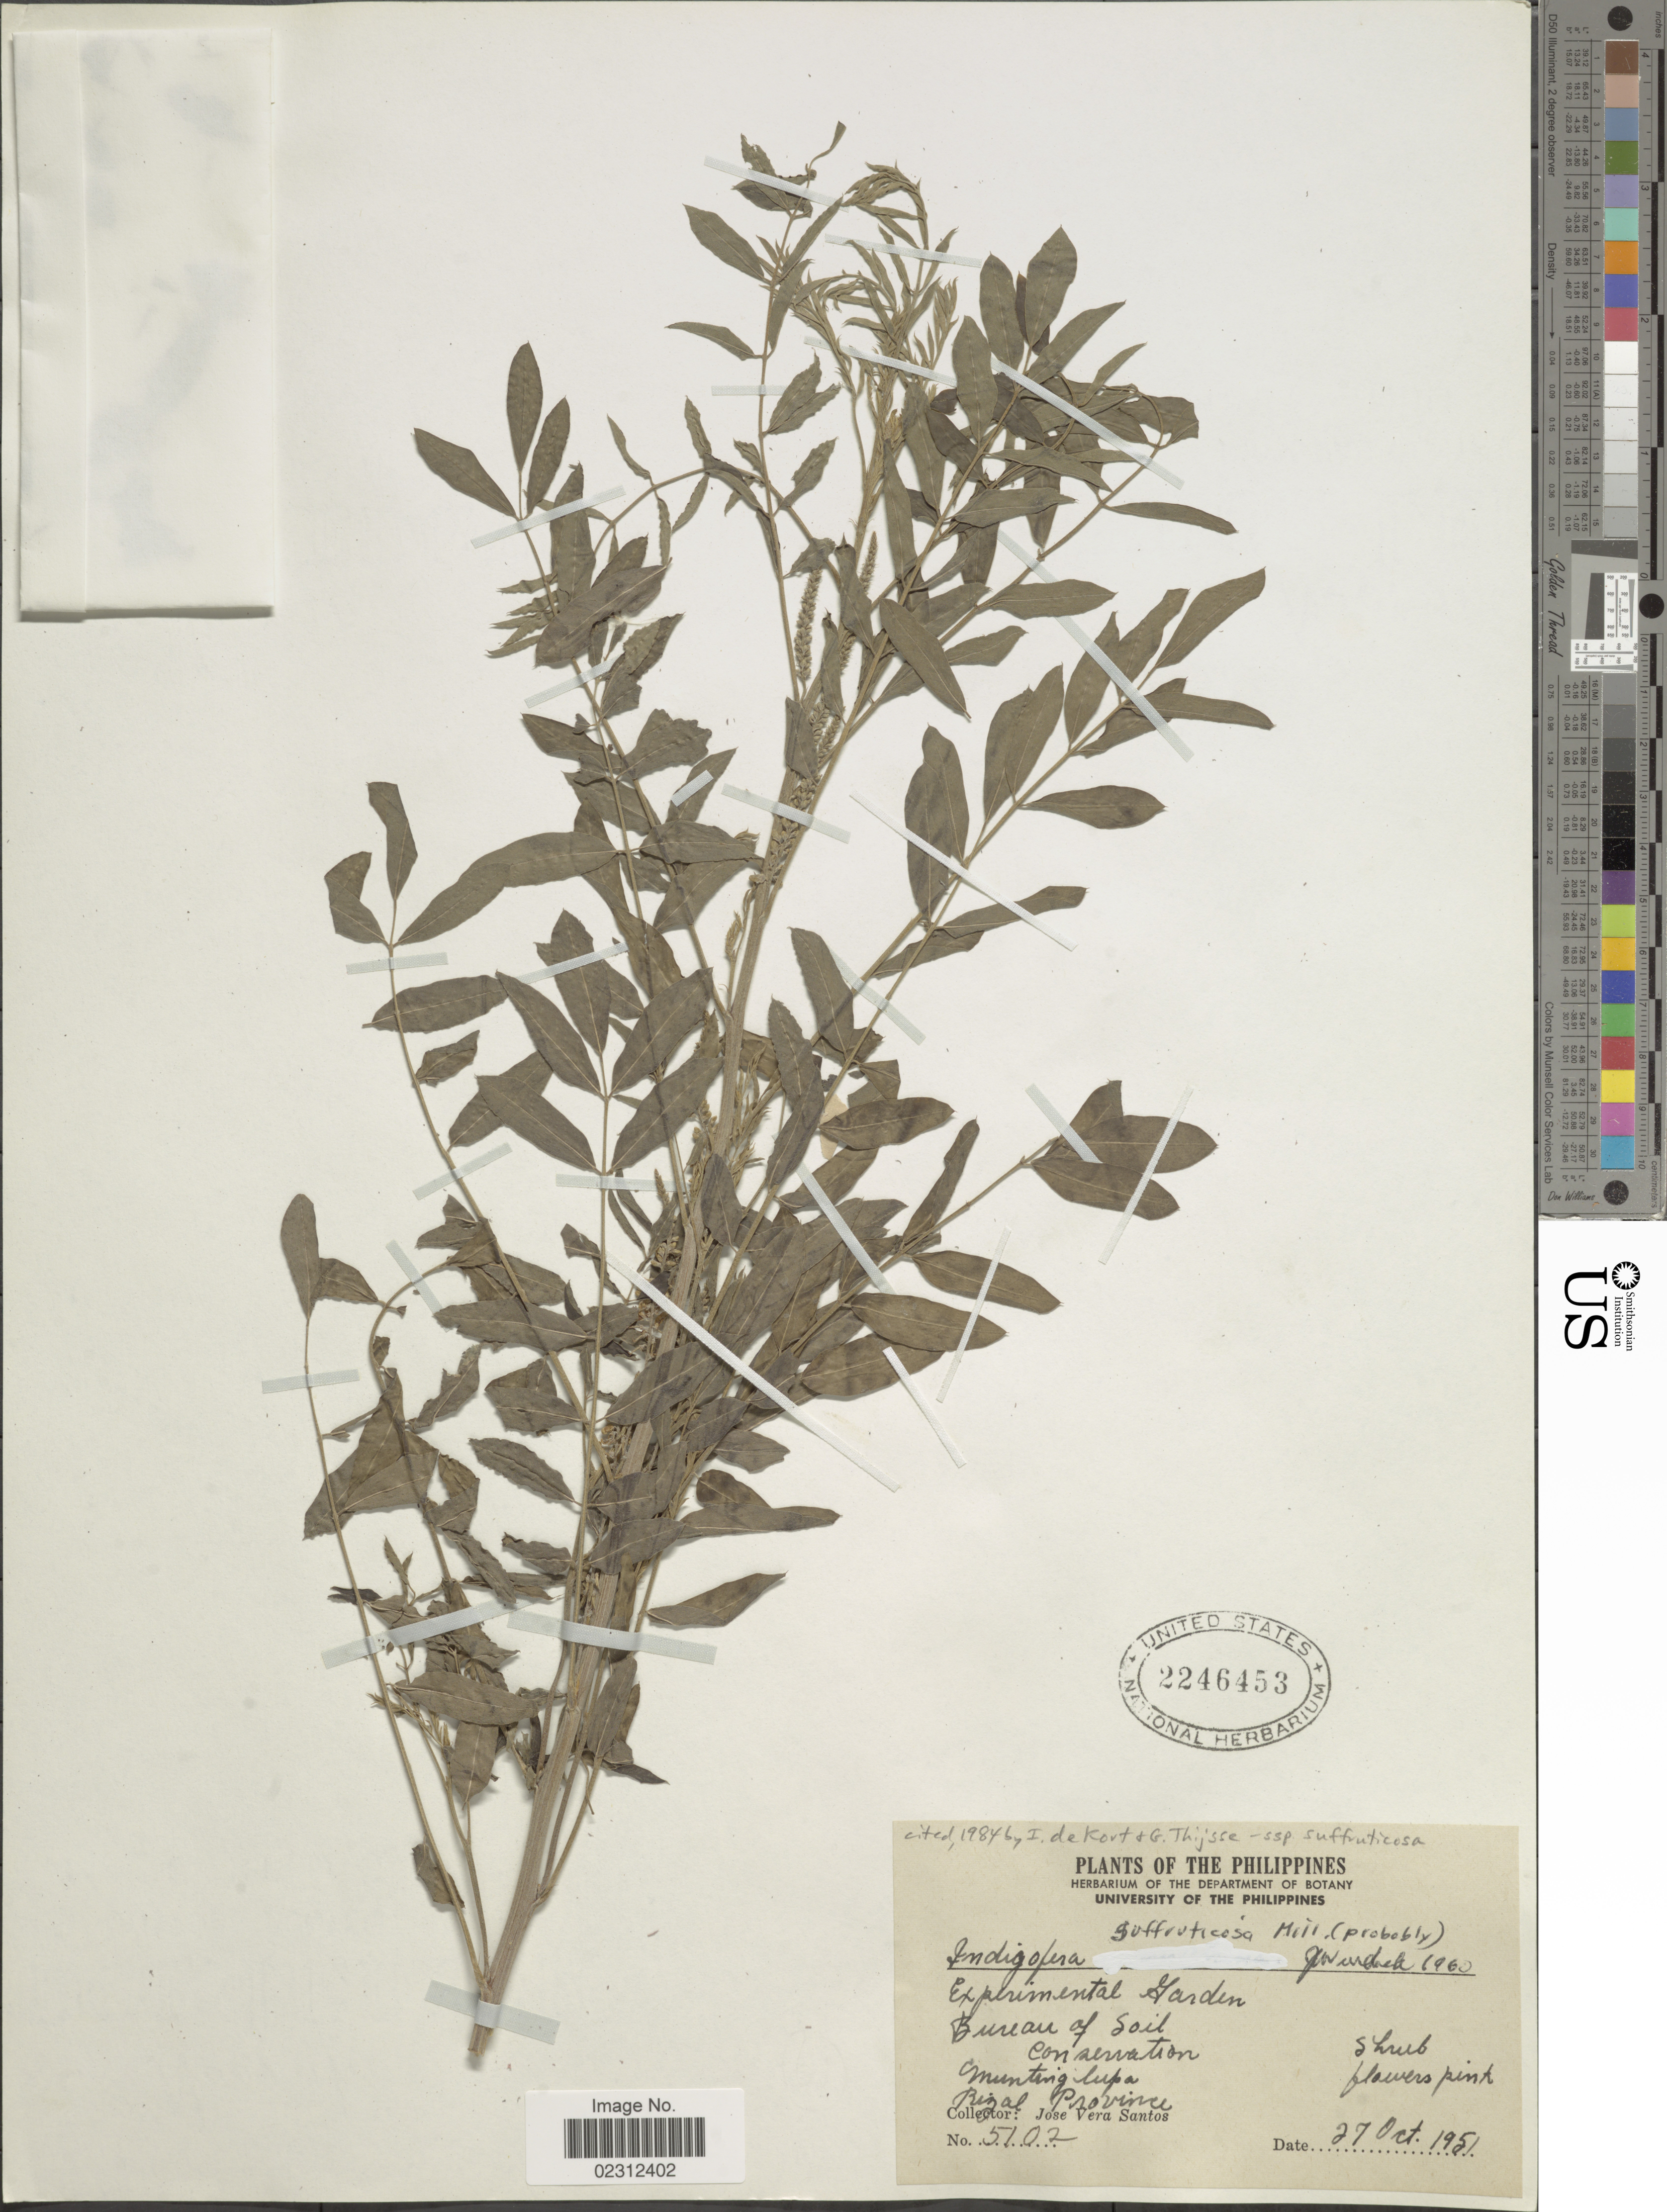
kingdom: Plantae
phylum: Tracheophyta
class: Magnoliopsida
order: Fabales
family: Fabaceae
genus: Indigofera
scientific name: Indigofera suffruticosa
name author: Mill.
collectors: J. V. Santos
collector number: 5102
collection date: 1951-10-27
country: Philippines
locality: Bureau of soil Conservation, Munteng lupa, Rizal Province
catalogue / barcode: US 2246453